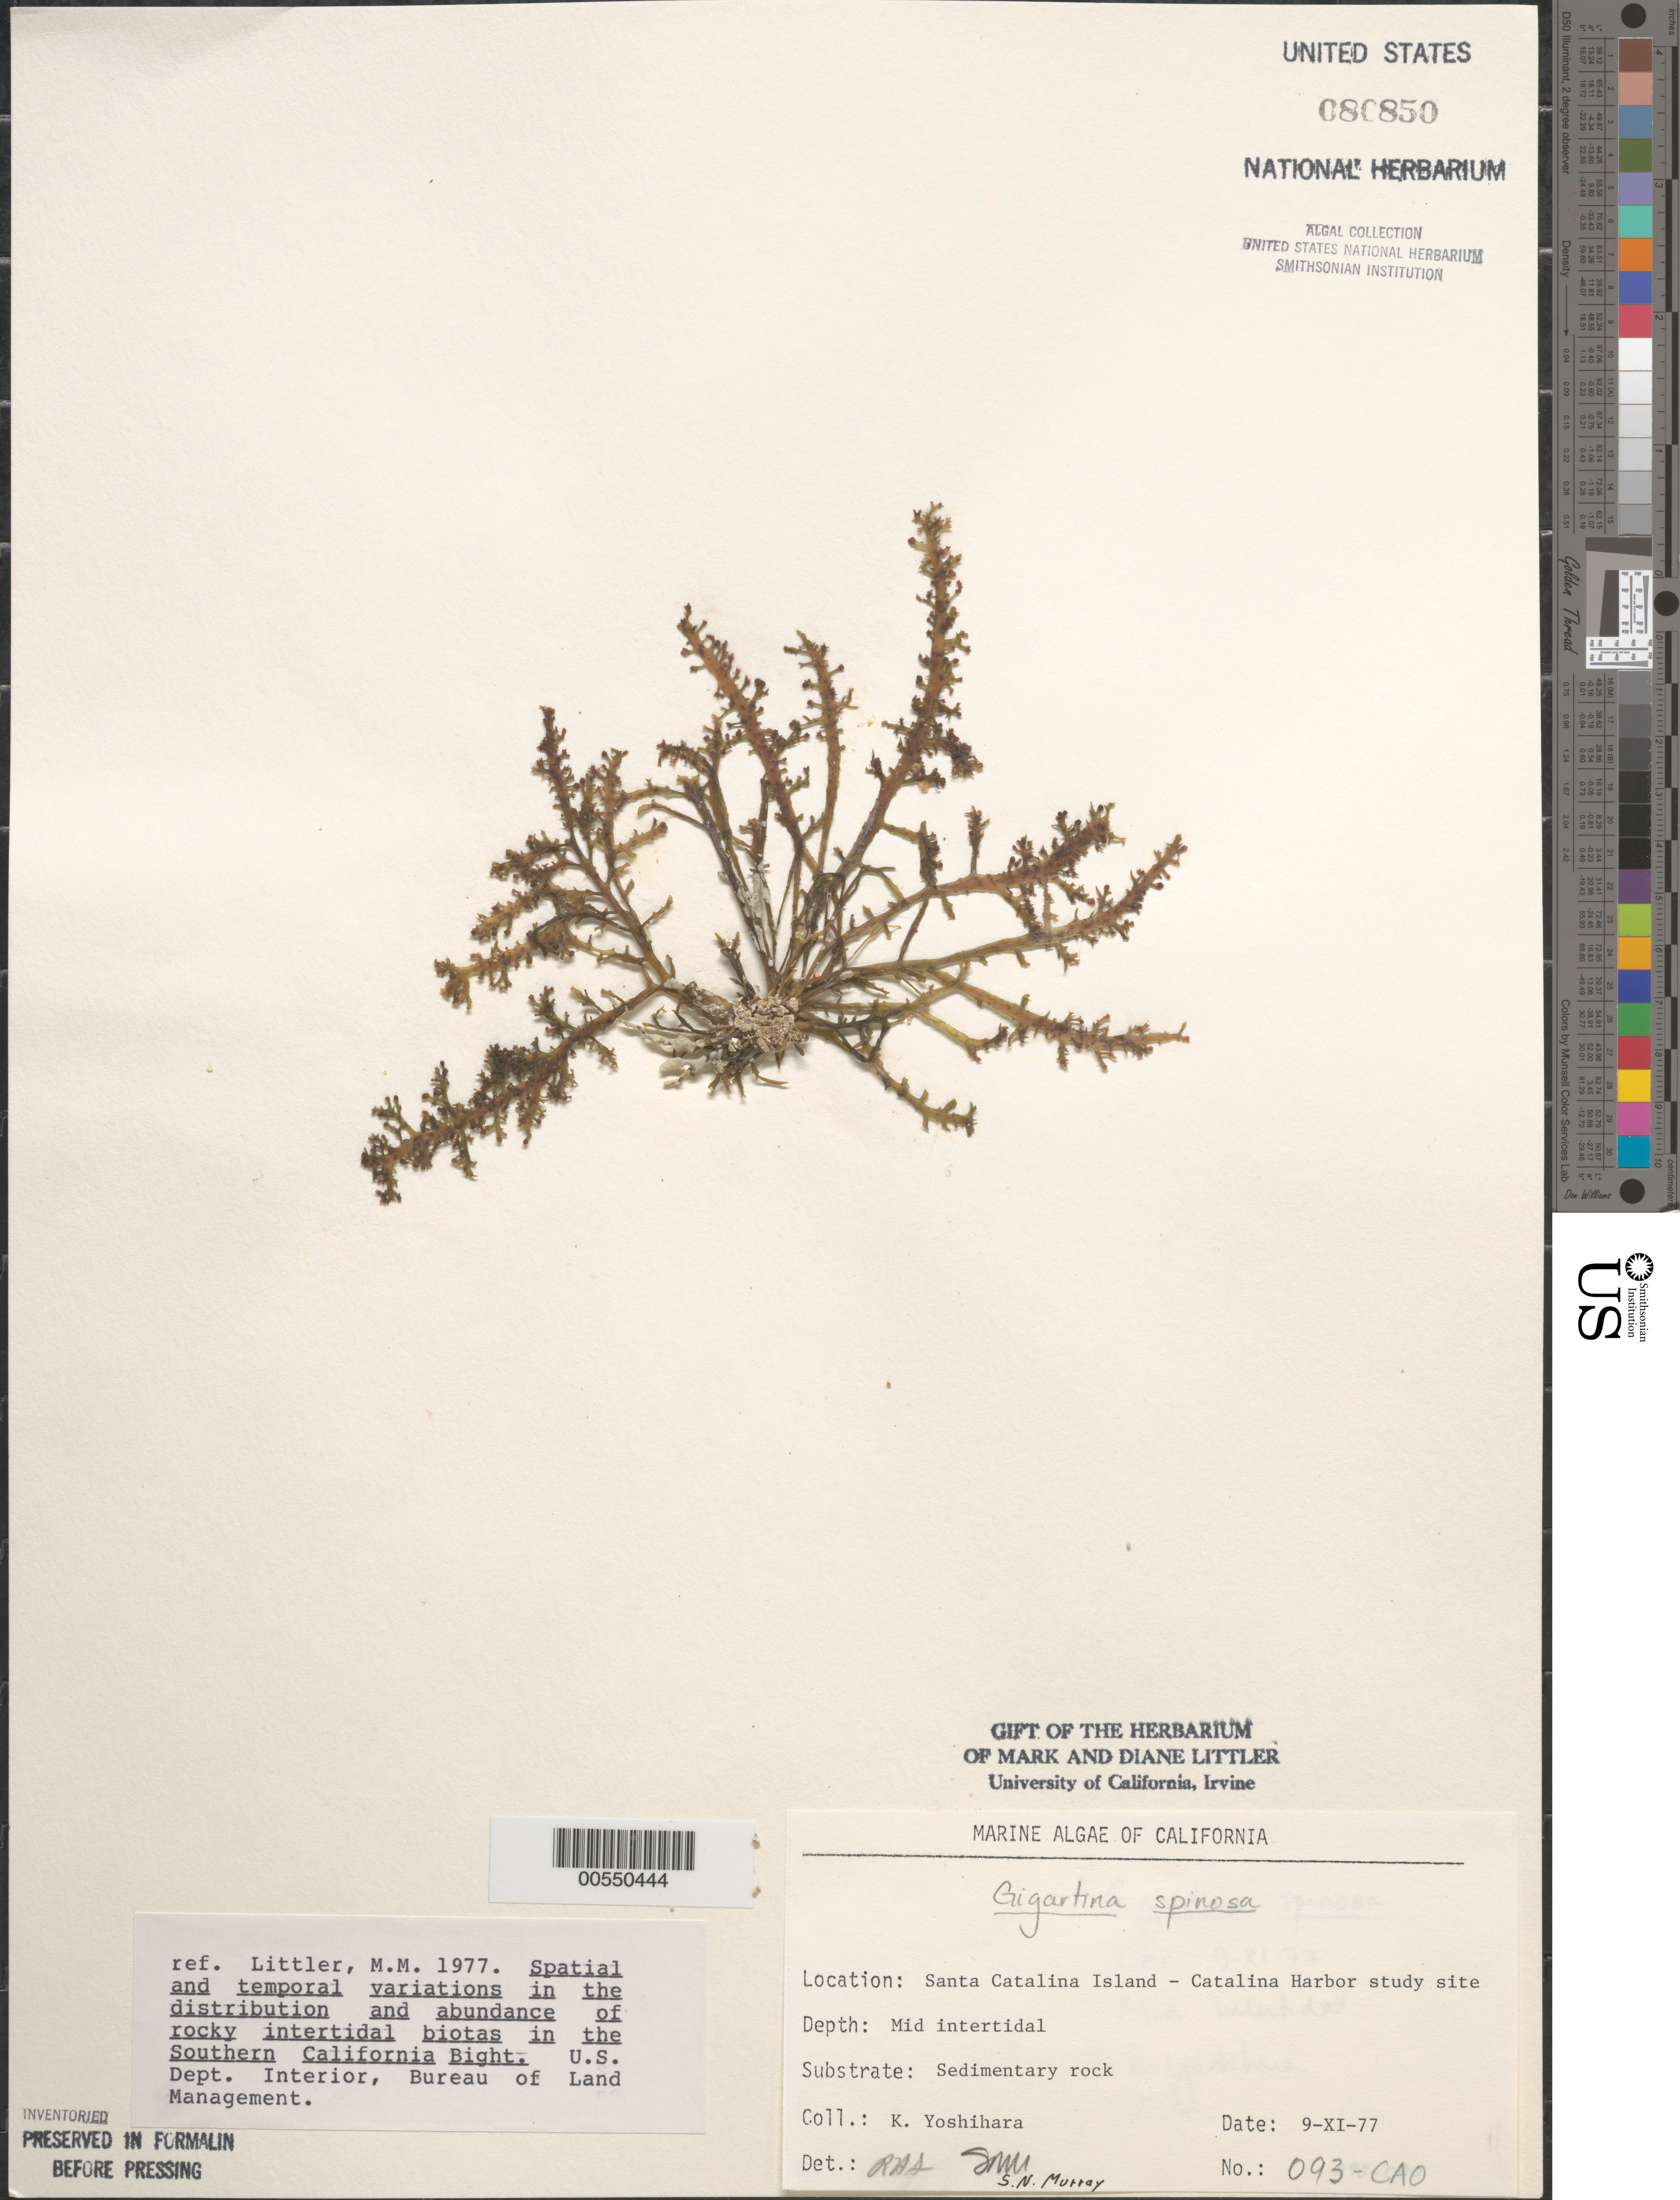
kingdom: Plantae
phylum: Rhodophyta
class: Florideophyceae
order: Gigartinales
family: Gigartinaceae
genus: Chondracanthus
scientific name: Chondracanthus spinosus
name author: (Kütz.) Guiry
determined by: Algae name updating Project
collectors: K. Yoshihara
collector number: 093-cao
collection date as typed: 09 Nov 1977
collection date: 1977-11-09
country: United States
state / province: California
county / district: Los Angeles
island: Santa Catalina Island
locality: West side of Catalina Harbor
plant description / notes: BLM-SOCALBIGHT Rocky Intertidal Survey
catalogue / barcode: US 80850